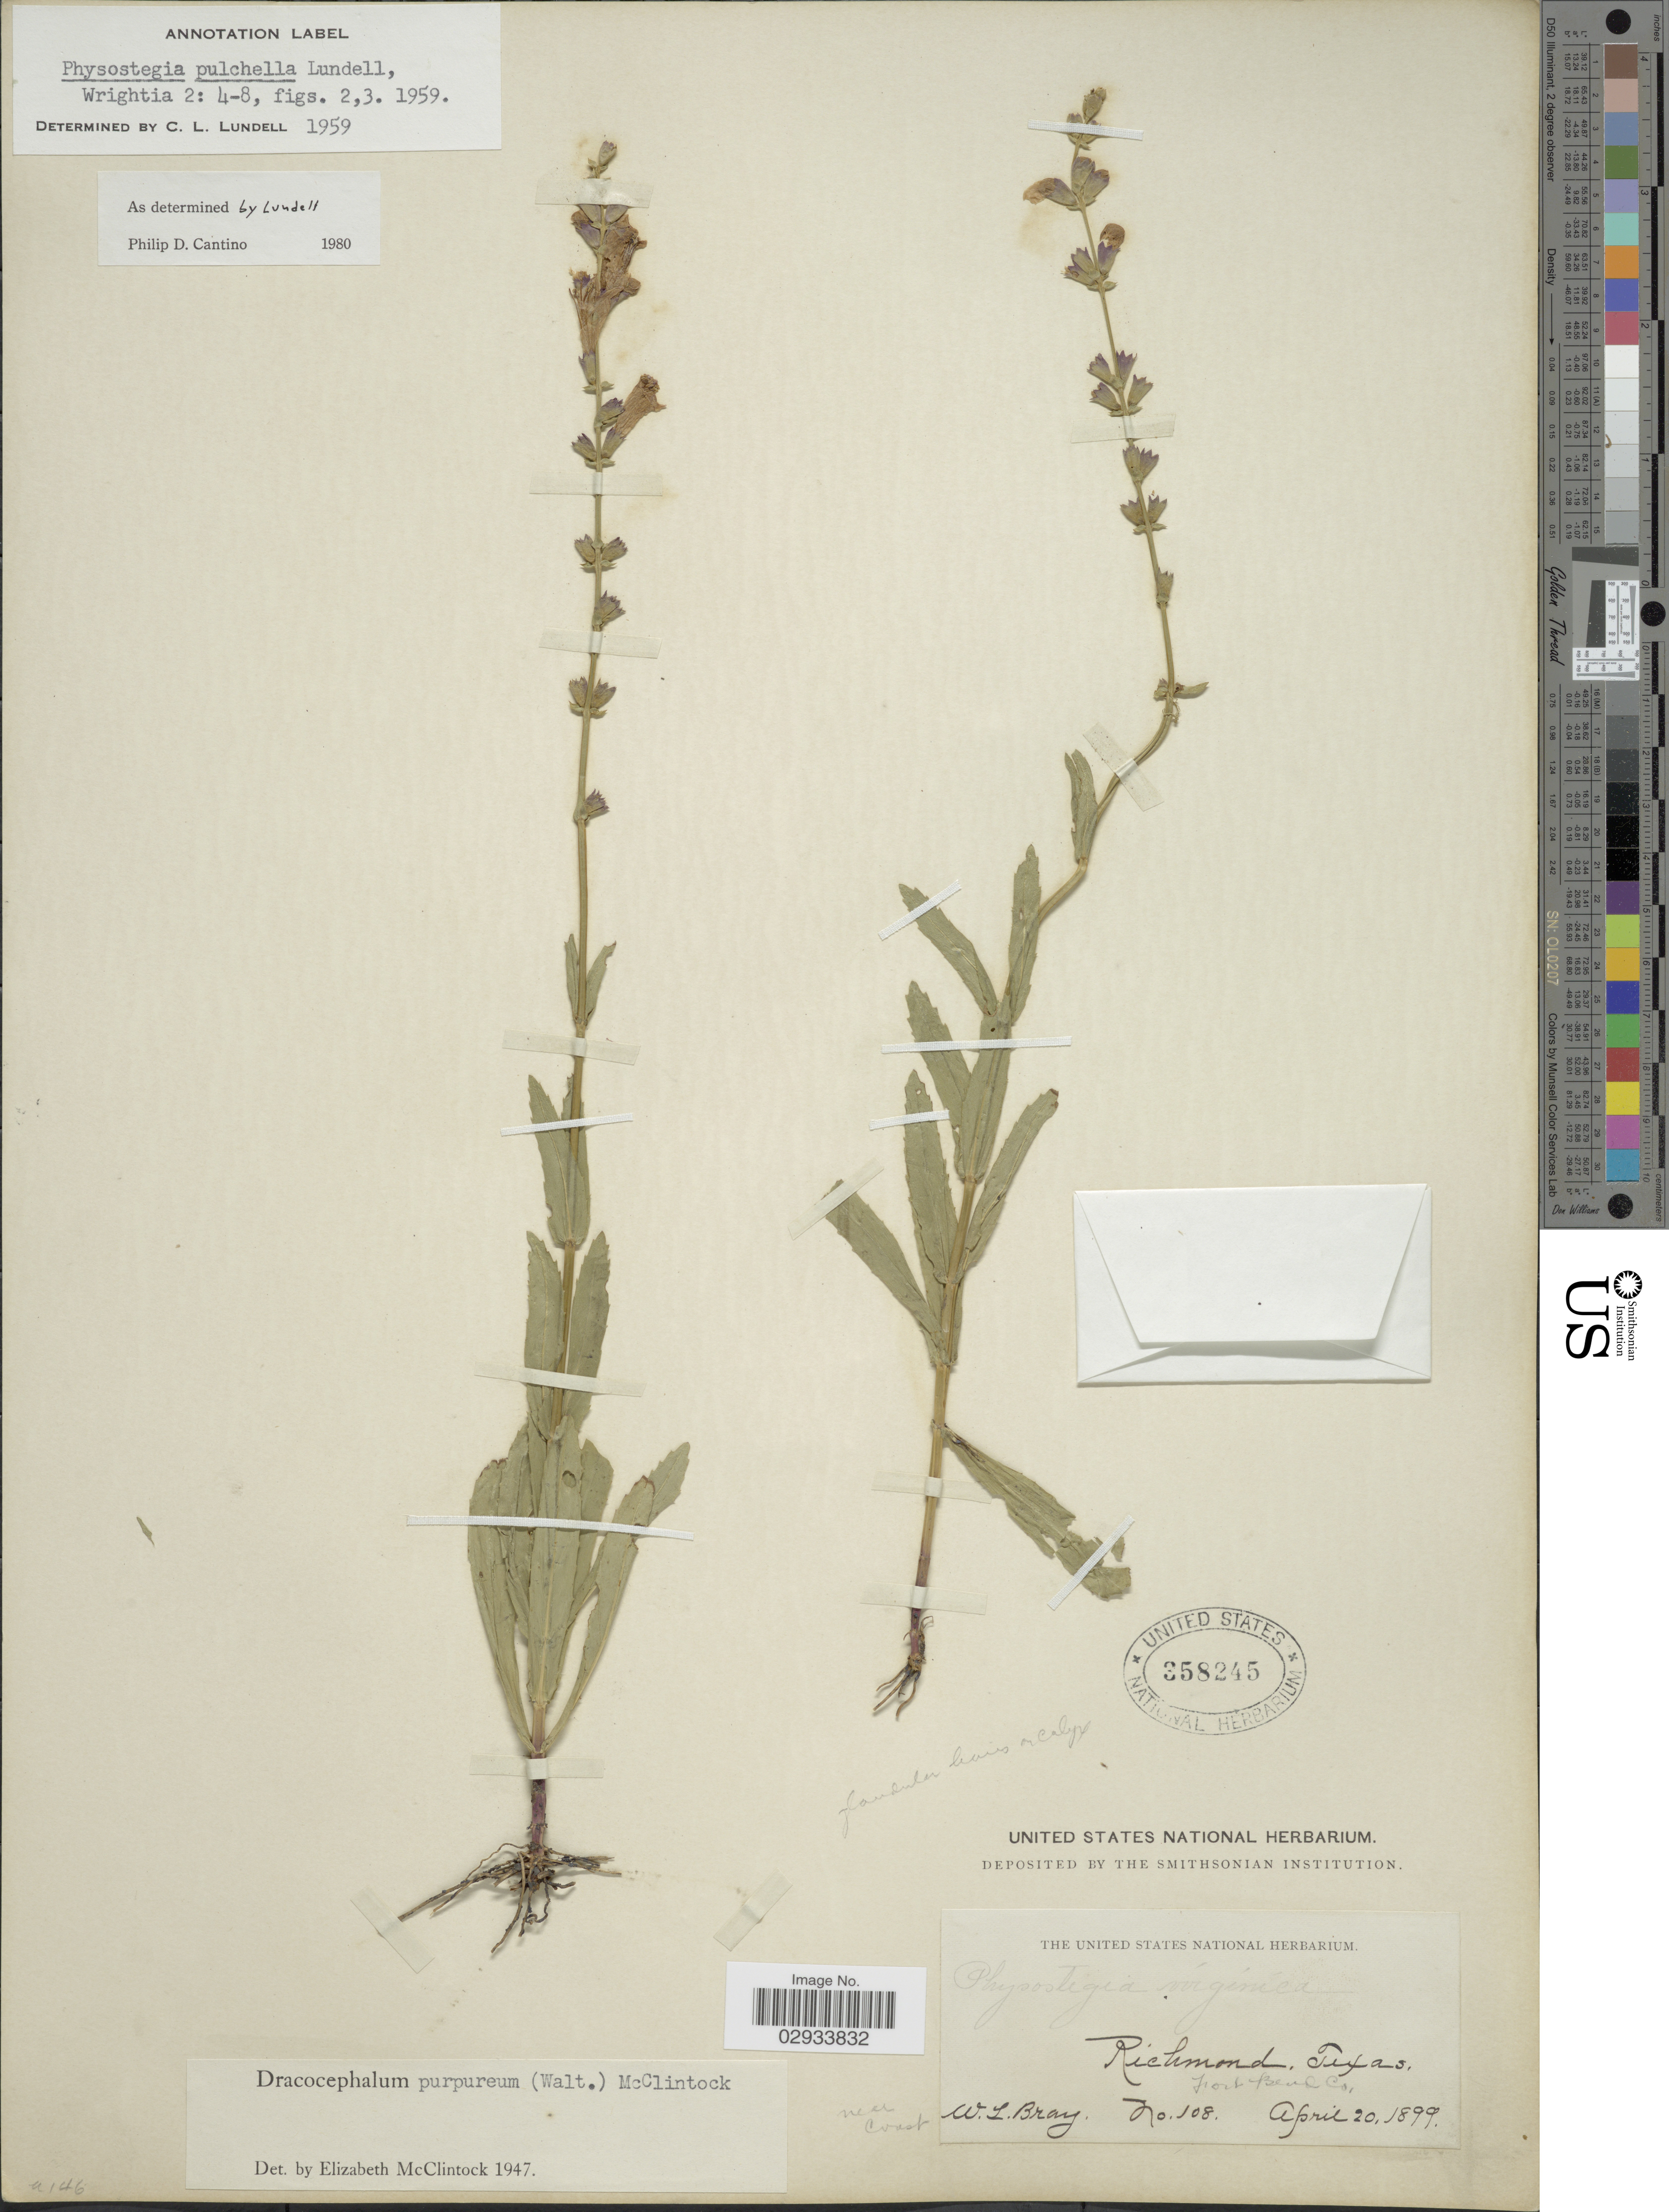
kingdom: Plantae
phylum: Tracheophyta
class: Magnoliopsida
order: Lamiales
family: Lamiaceae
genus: Physostegia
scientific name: Physostegia pulchella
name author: Lundell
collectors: W. L. Bray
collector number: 108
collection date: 1899-04-20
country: United States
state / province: Texas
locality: Richmond, Texas, Fort Bend Co., near coast.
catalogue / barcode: US 358245